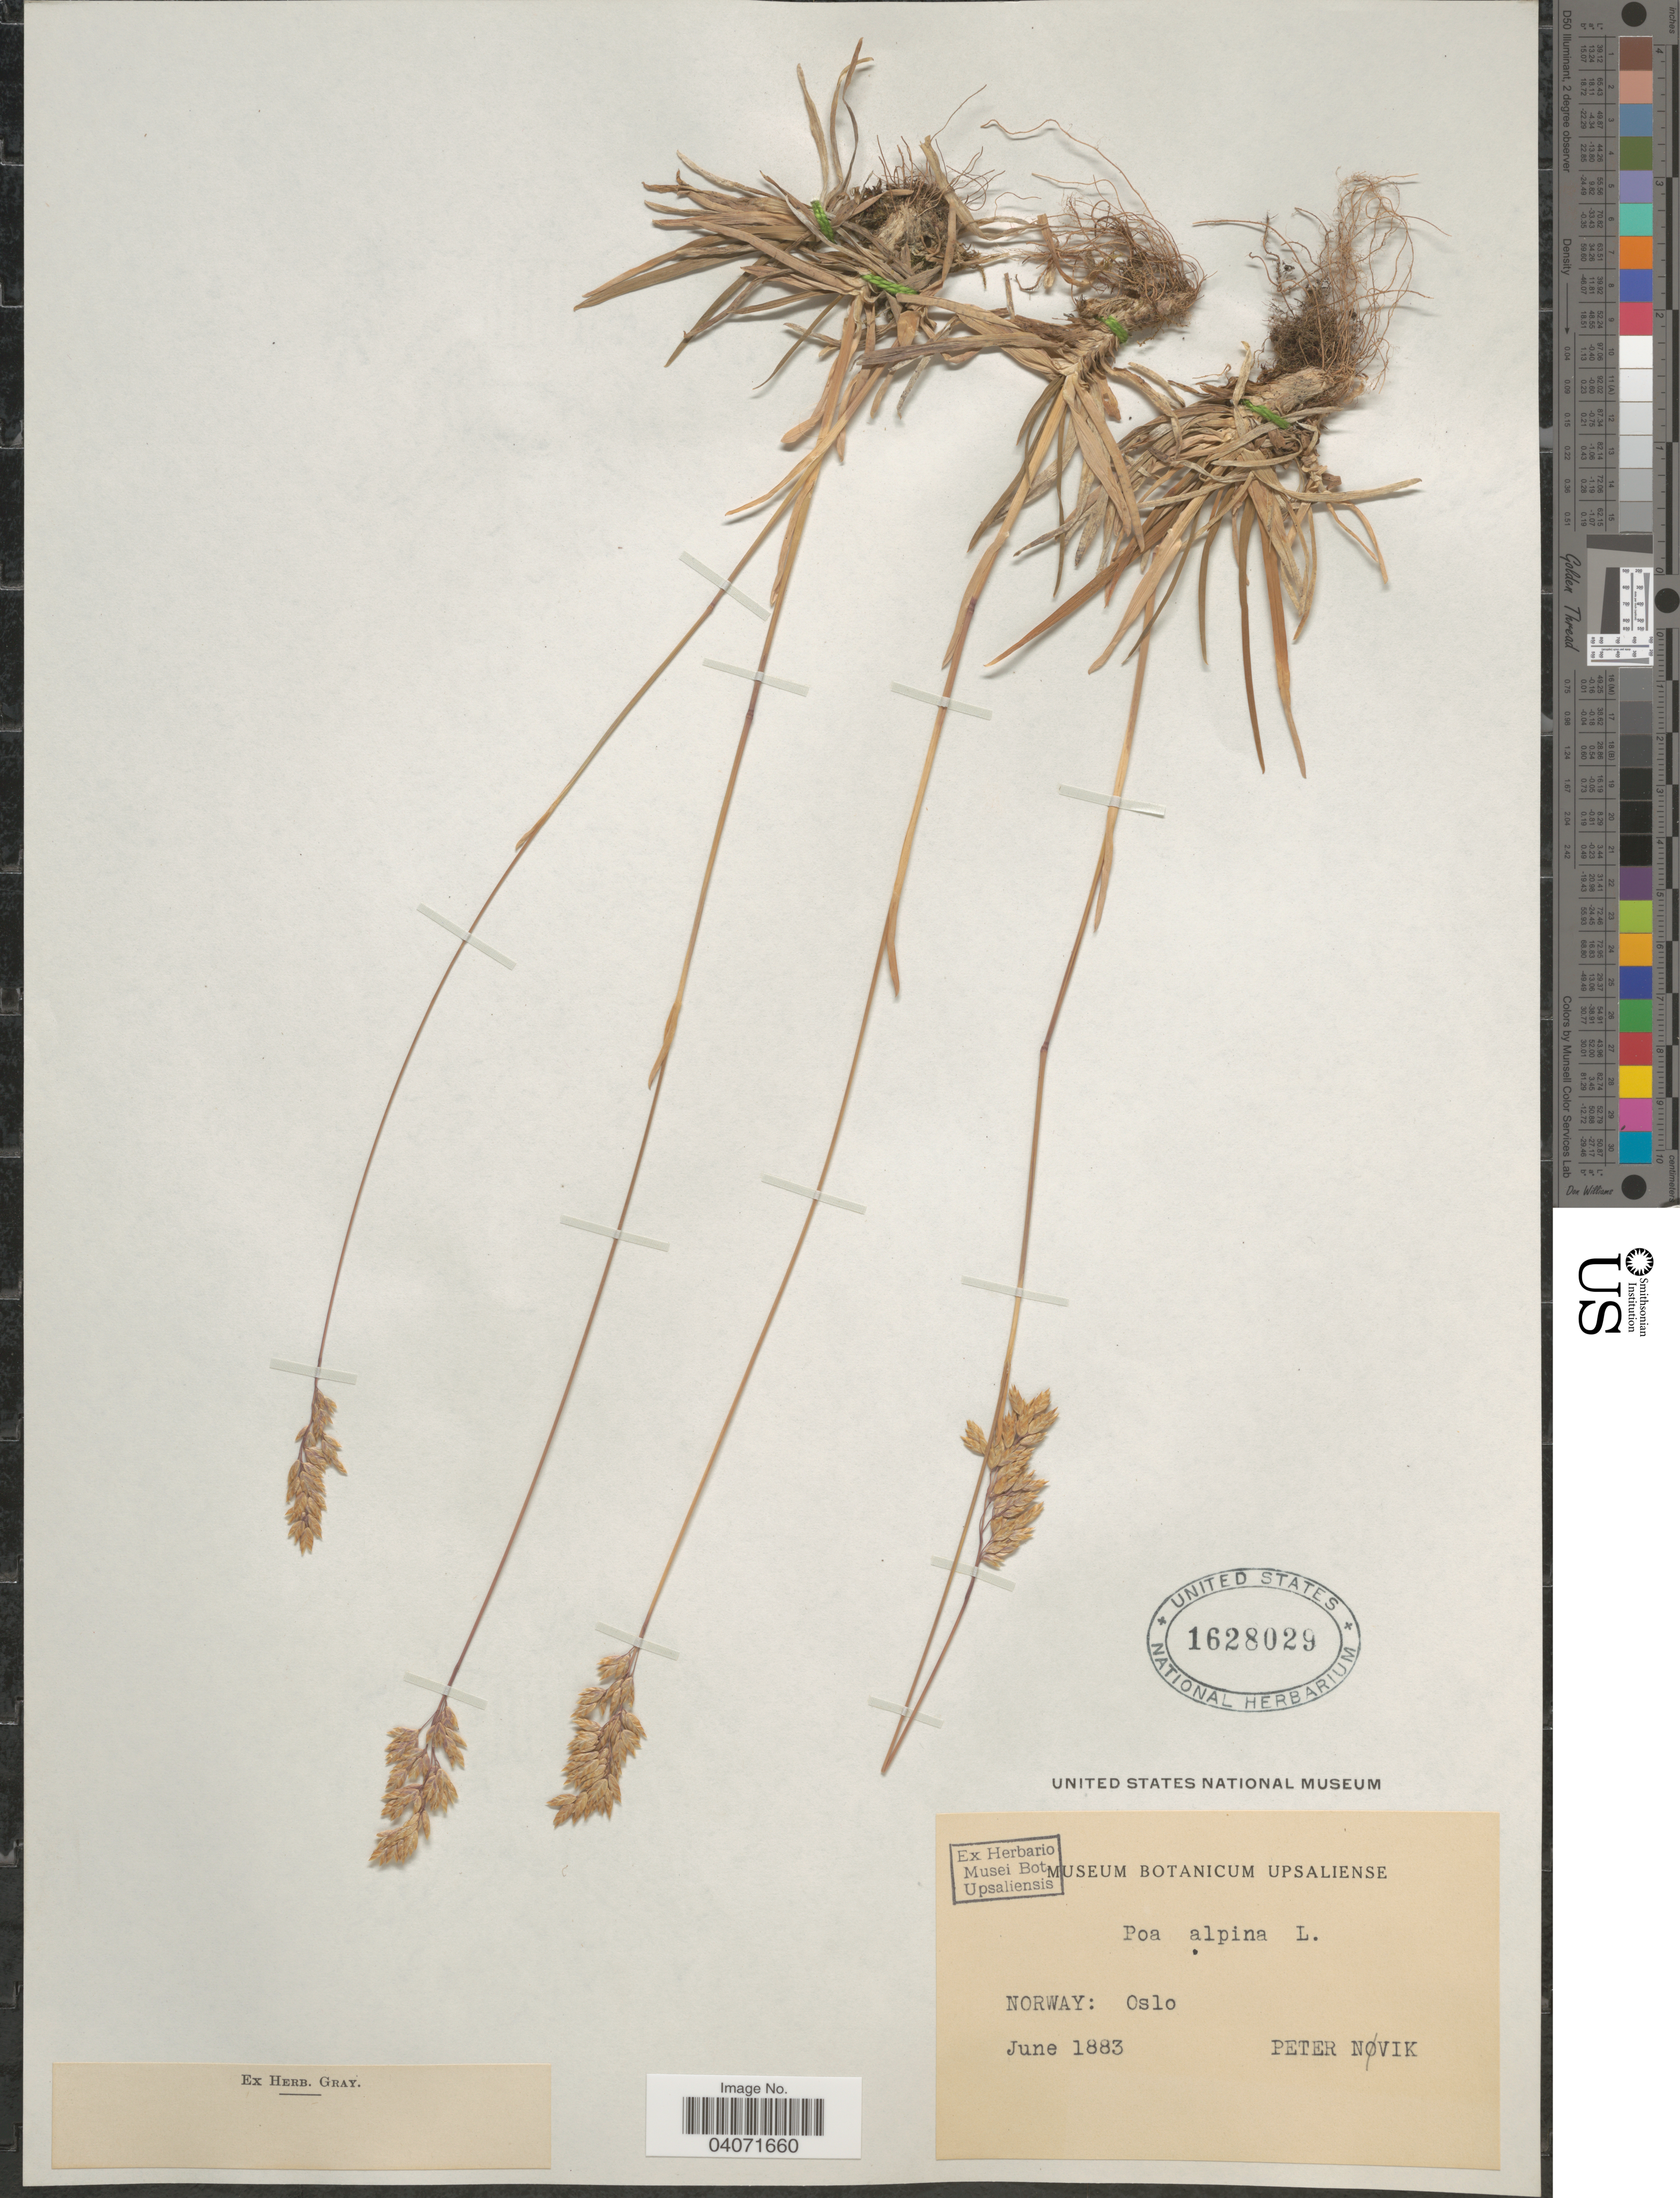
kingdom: Plantae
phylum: Tracheophyta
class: Liliopsida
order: Poales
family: Poaceae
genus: Poa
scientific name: Poa alpina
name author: L.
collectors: P. Novik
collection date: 1883-06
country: Norway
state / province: Oslo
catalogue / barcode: US 1628029